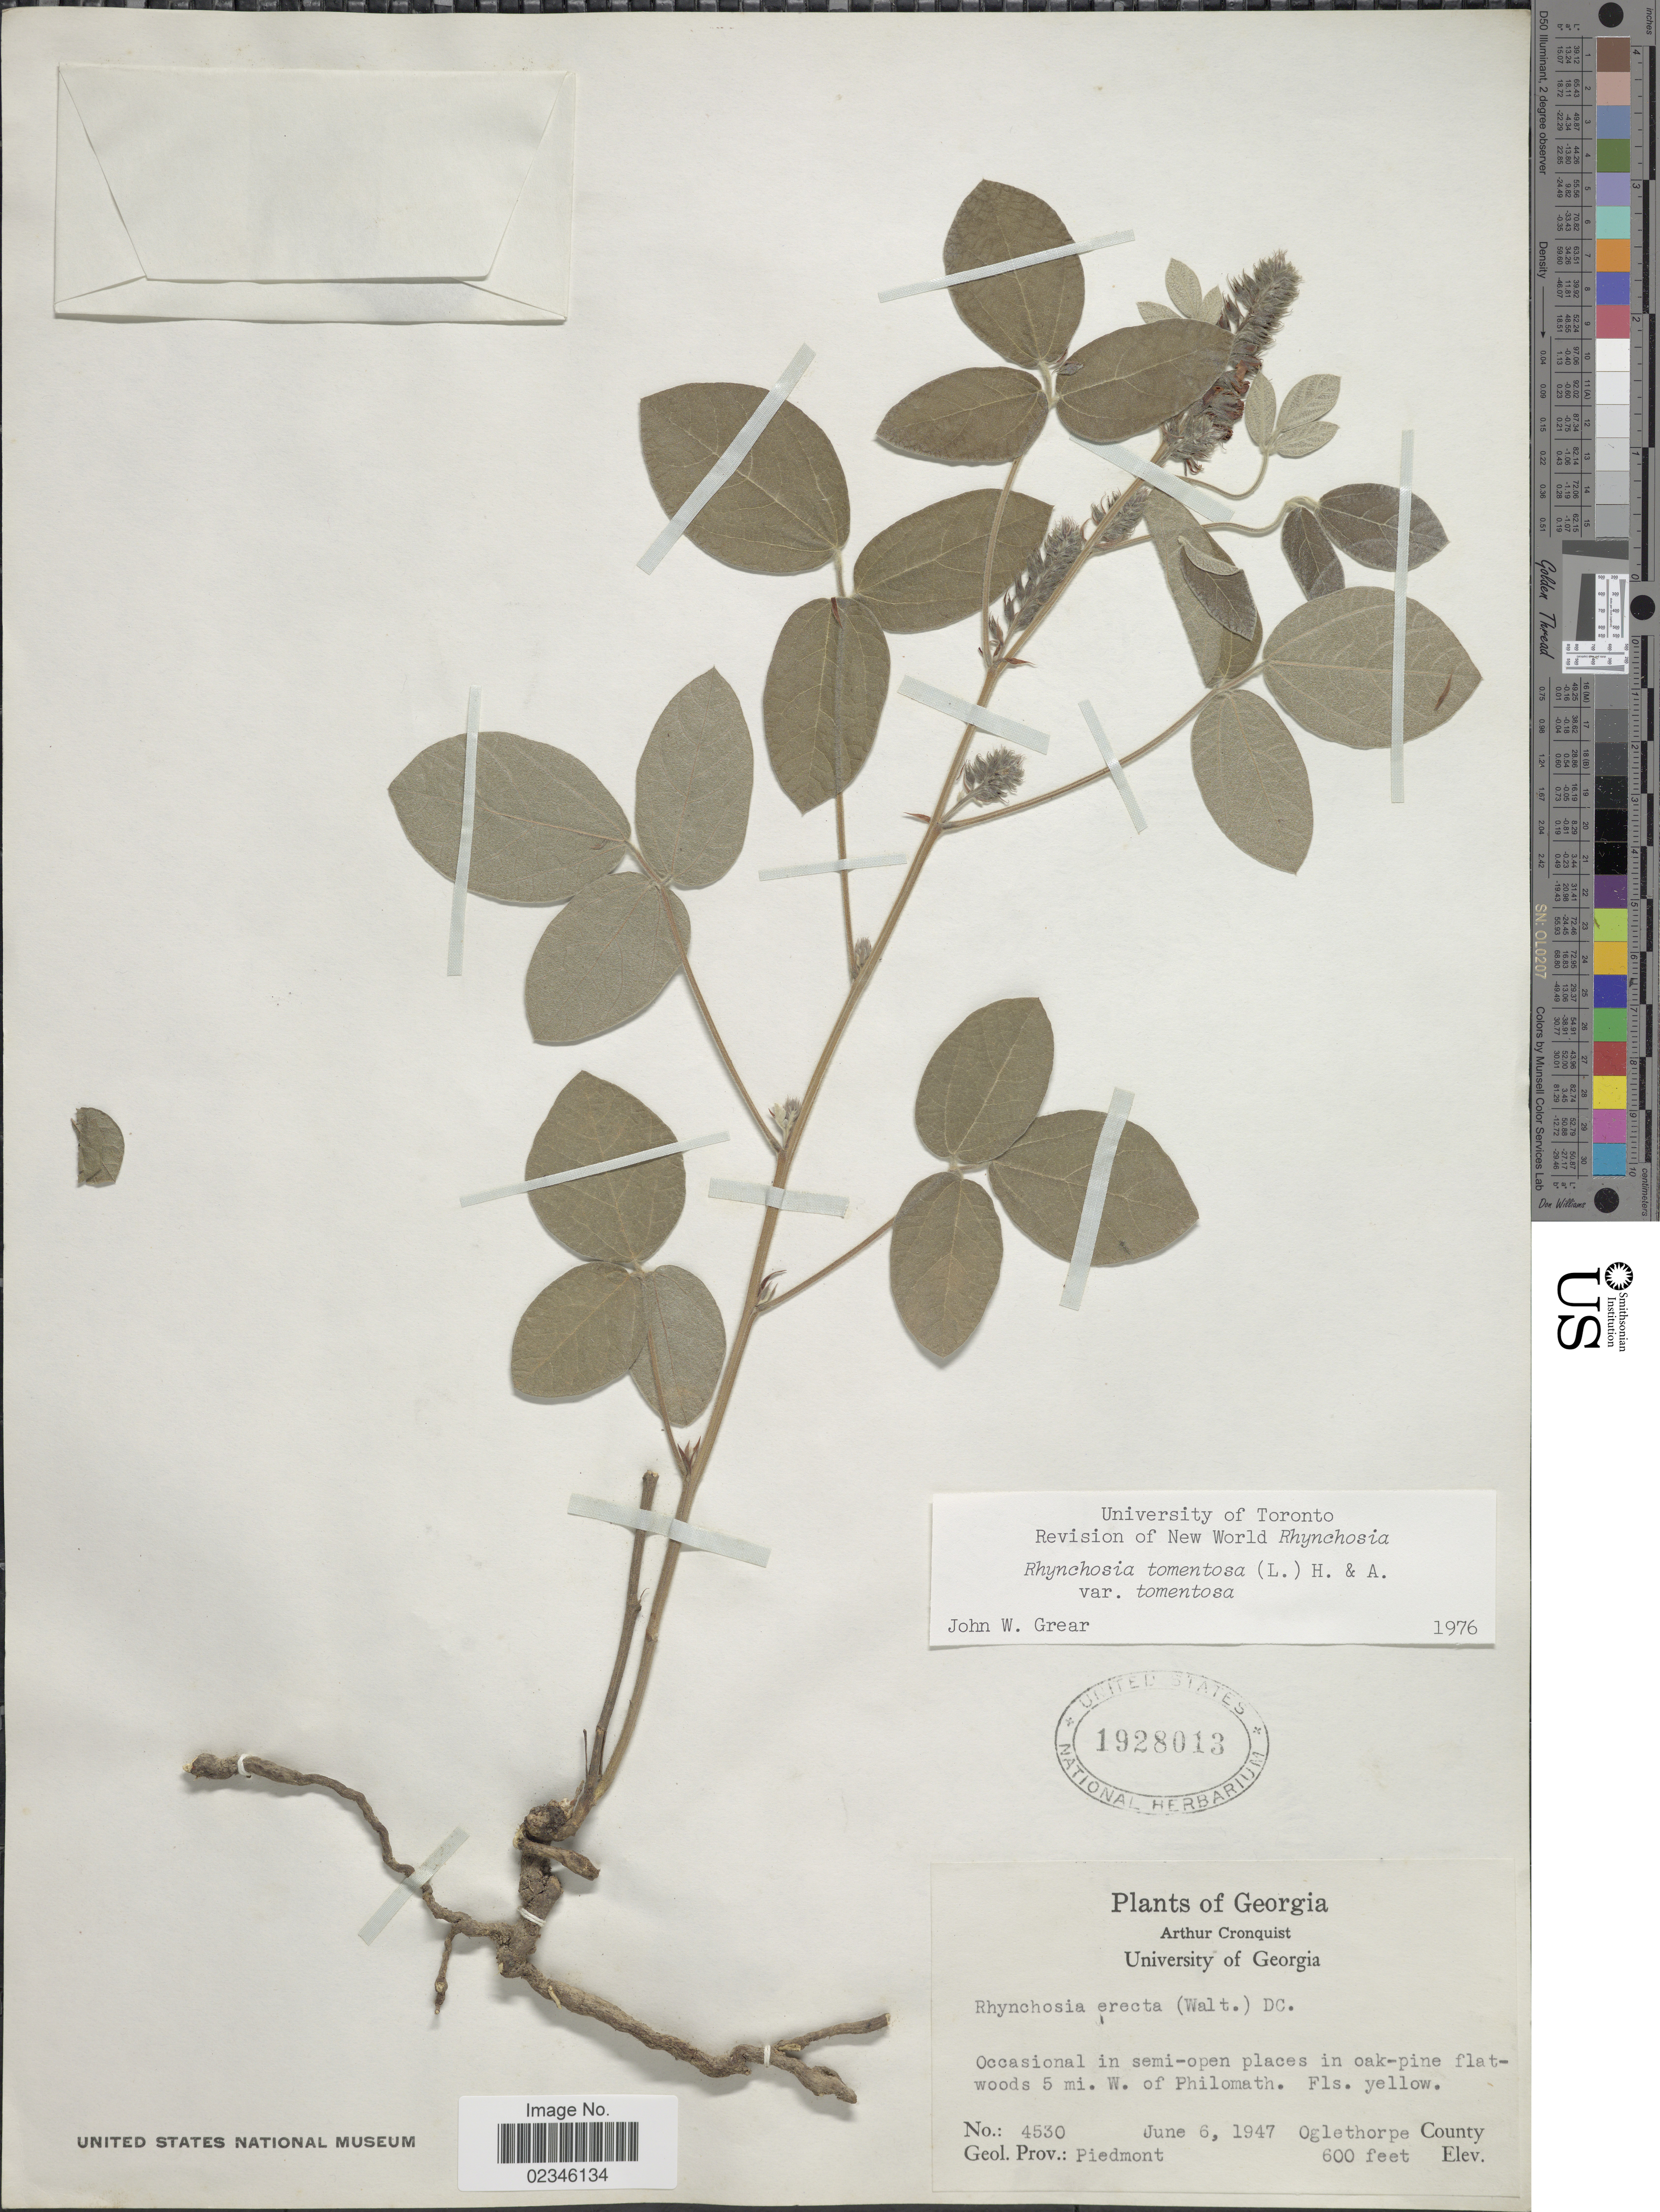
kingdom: Plantae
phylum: Tracheophyta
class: Magnoliopsida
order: Fabales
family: Fabaceae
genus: Rhynchosia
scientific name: Rhynchosia tomentosa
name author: (L.) Hook. & Arn.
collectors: A. J. Cronquist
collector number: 4530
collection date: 1947-06-06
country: United States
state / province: Georgia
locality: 5 mi. W. of Philomath. Oglethorpe County. Geol. Prov.: Piedmont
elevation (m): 183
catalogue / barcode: US 1928013